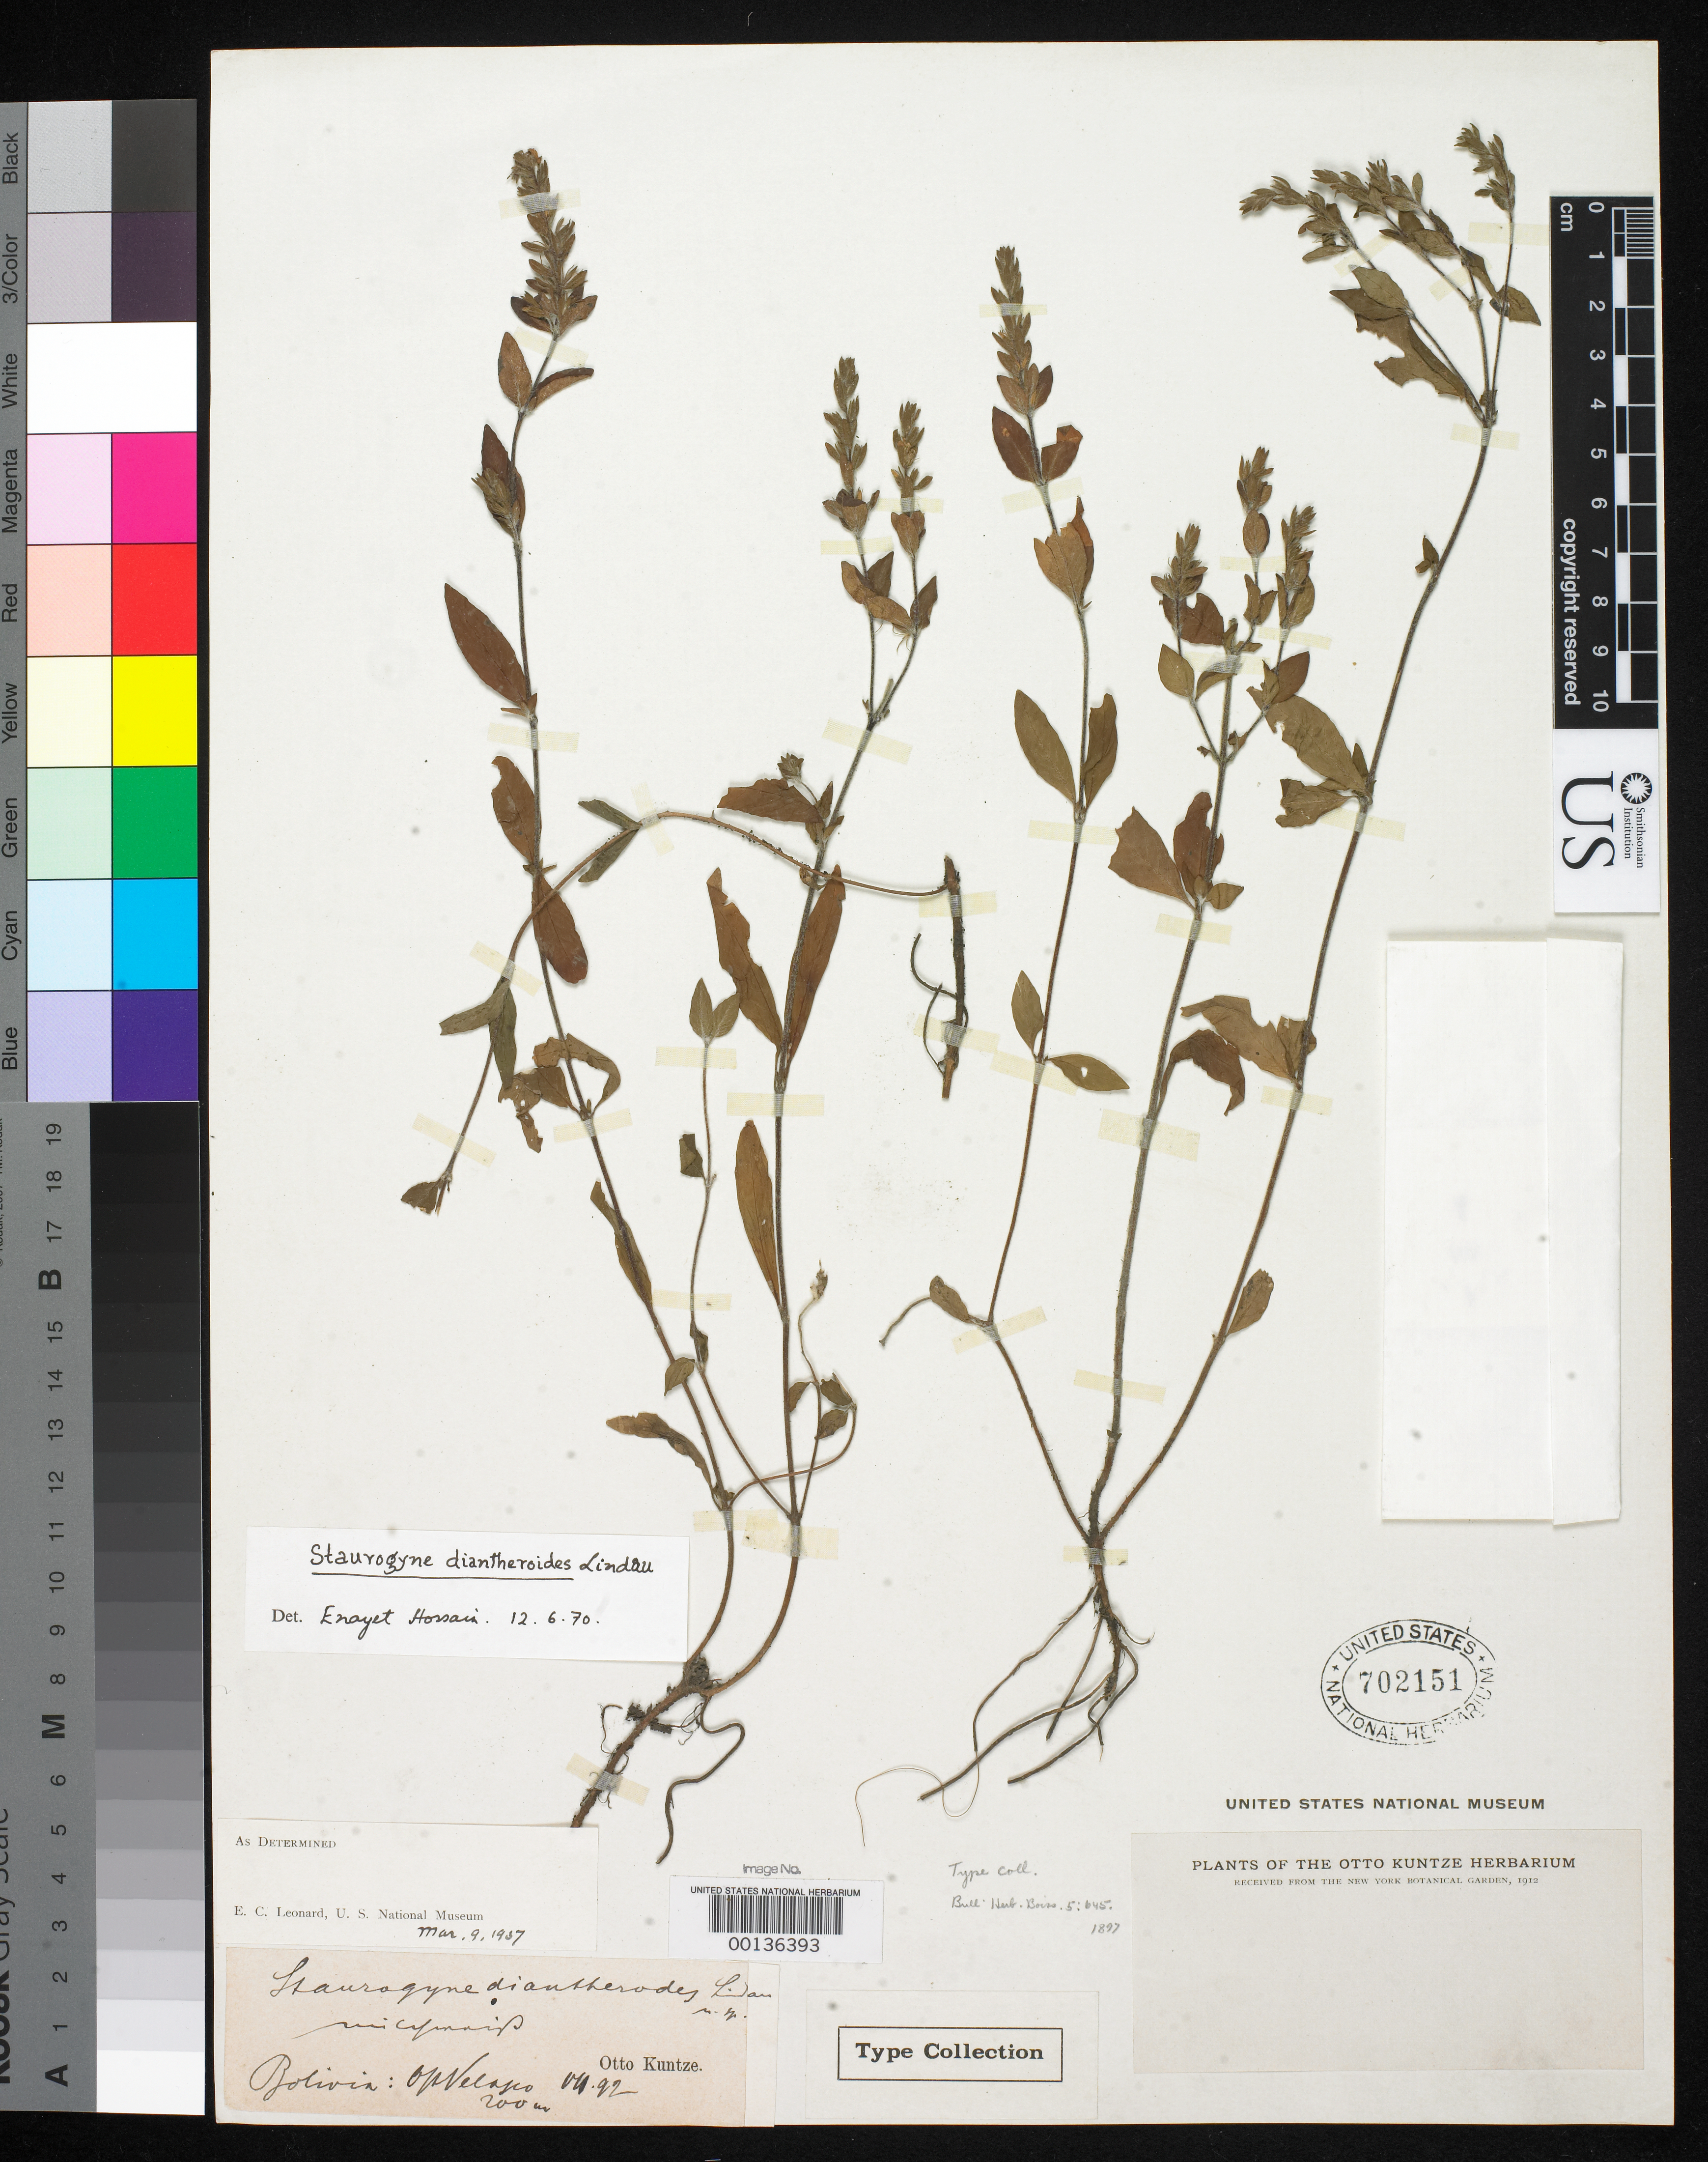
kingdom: Plantae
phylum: Tracheophyta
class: Magnoliopsida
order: Lamiales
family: Acanthaceae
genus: Staurogyne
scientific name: Staurogyne diantheroides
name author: Lindau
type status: Isotype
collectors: C.E.O. Kuntze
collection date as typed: Jul 1892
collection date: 1892-07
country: Bolivia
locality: Prov. Velasco Orient.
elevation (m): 200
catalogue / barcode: US 702151